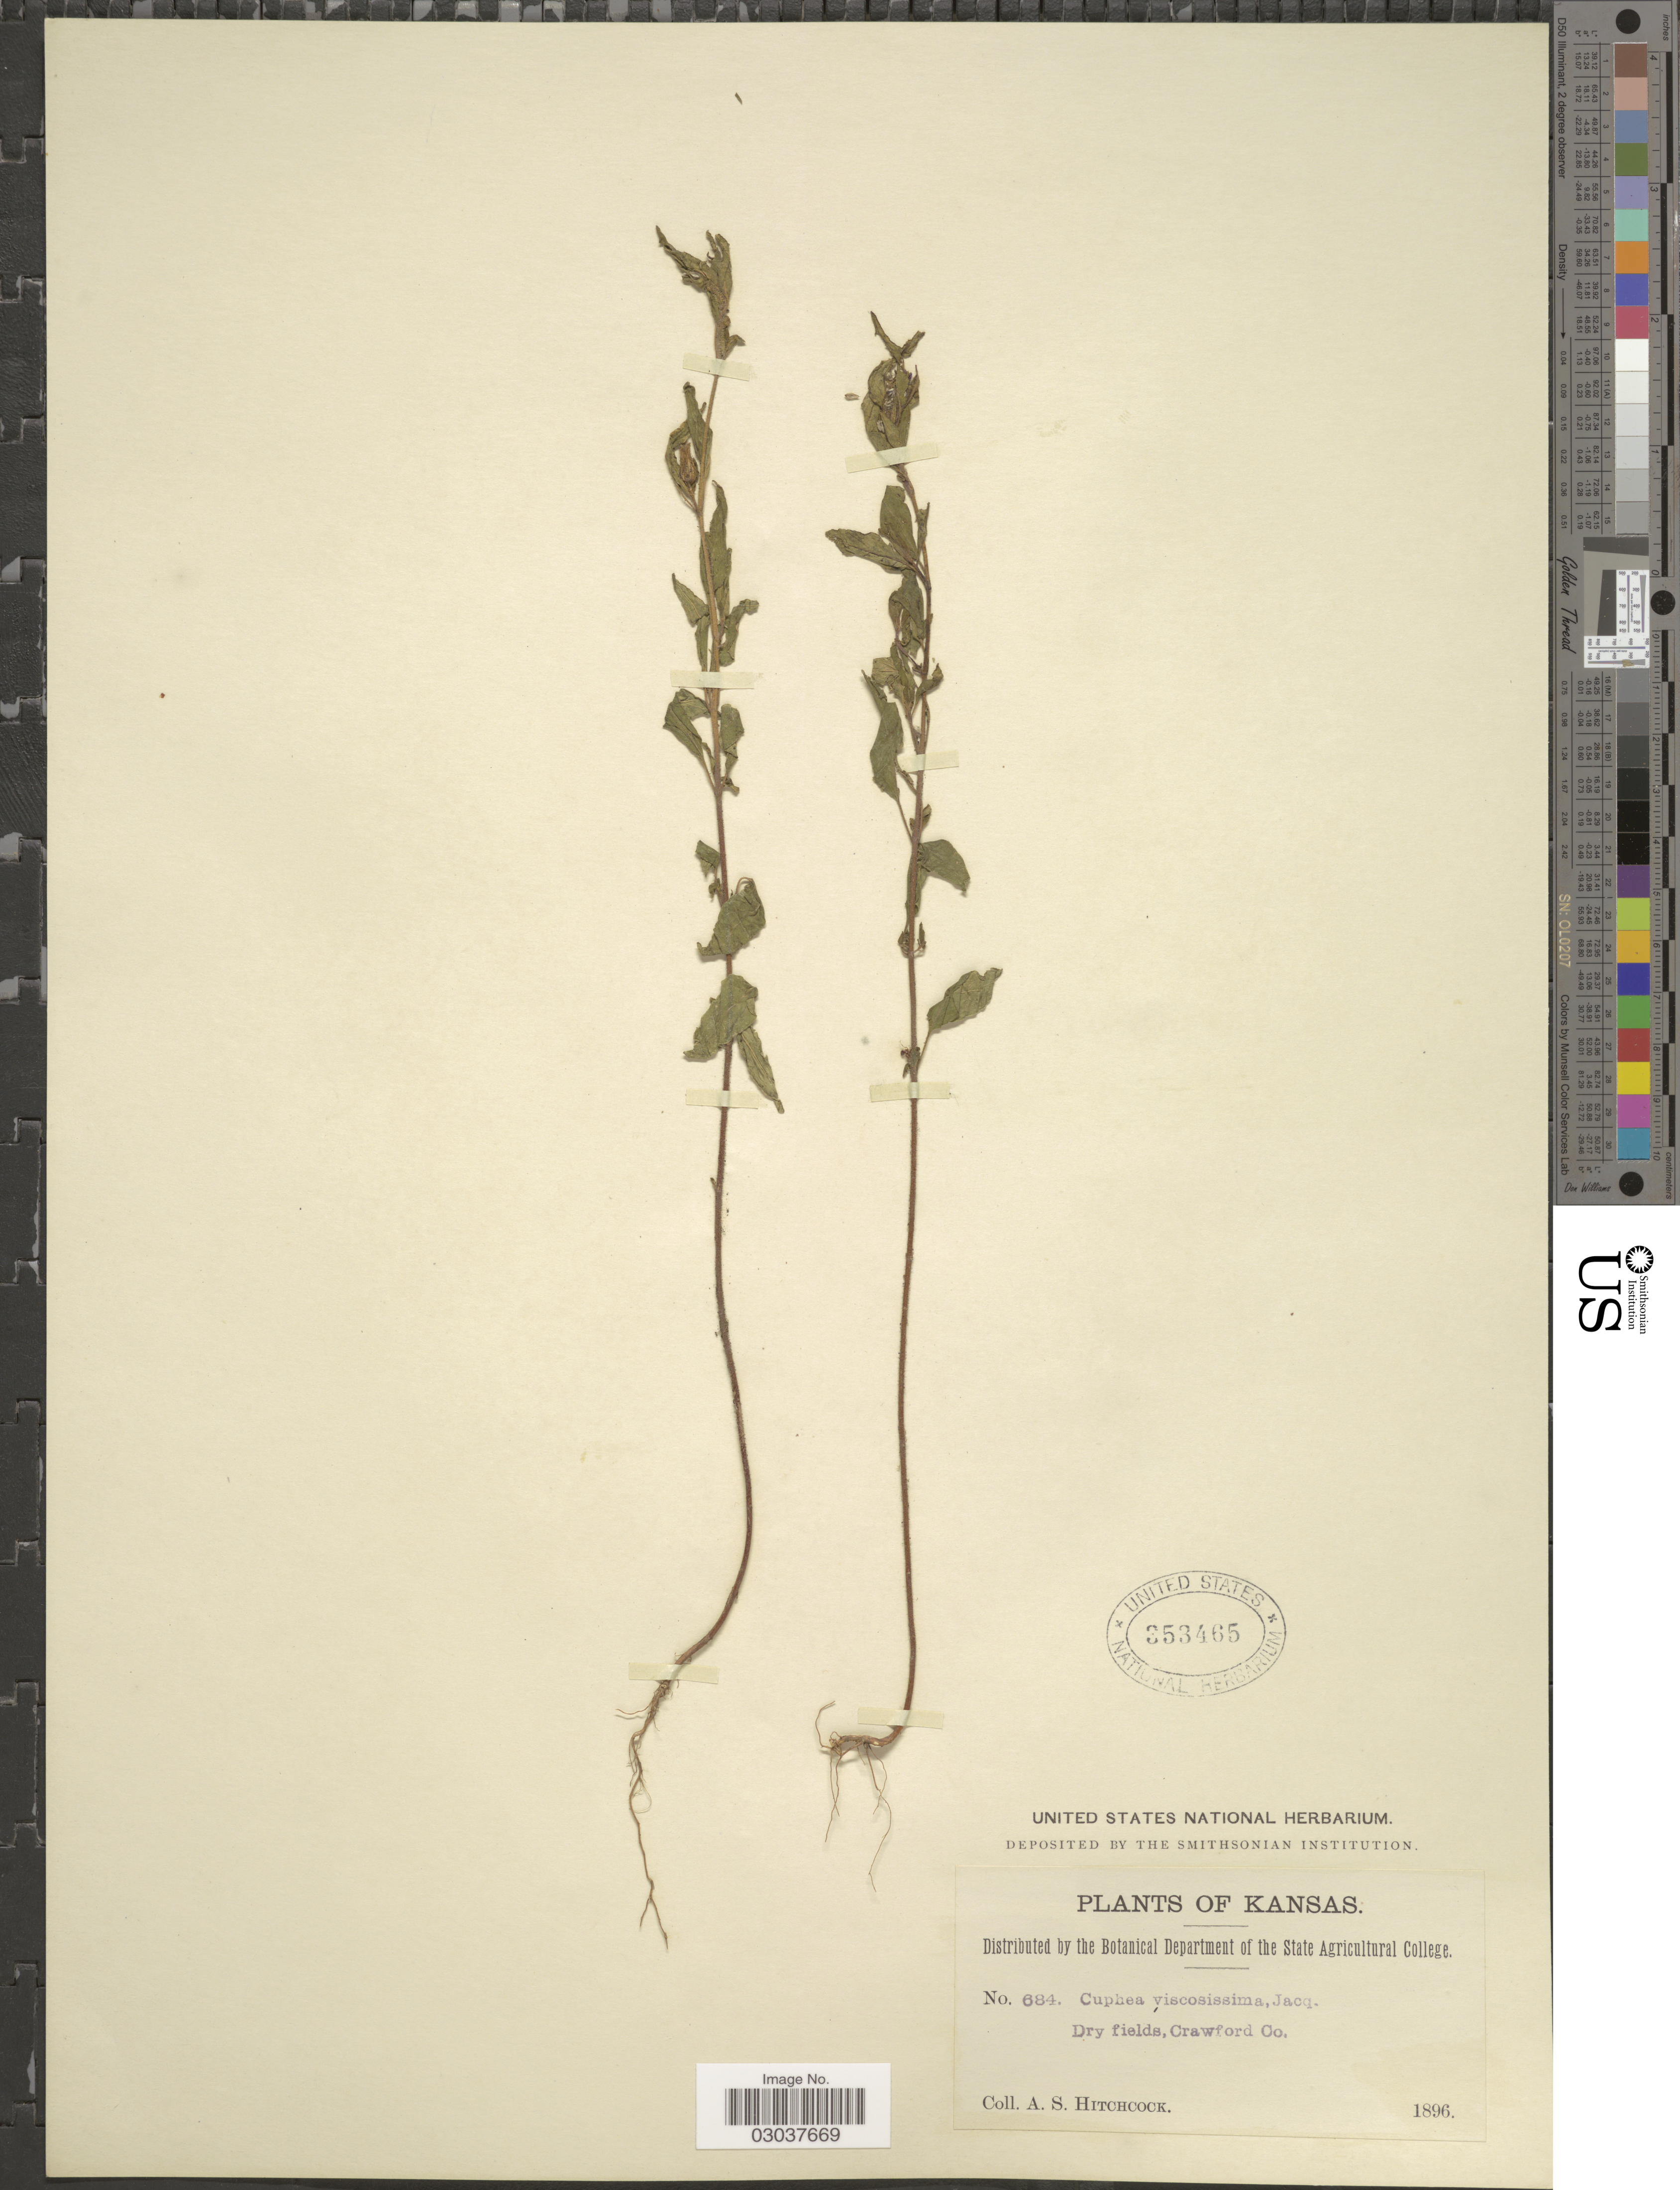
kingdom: Plantae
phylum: Tracheophyta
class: Magnoliopsida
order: Myrtales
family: Lythraceae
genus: Cuphea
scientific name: Cuphea petiolata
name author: Pohl ex Koehne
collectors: A. S. Hitchcock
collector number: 684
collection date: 1896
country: United States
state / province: Kansas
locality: Dry fields, Crawford Co.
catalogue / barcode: US 353465